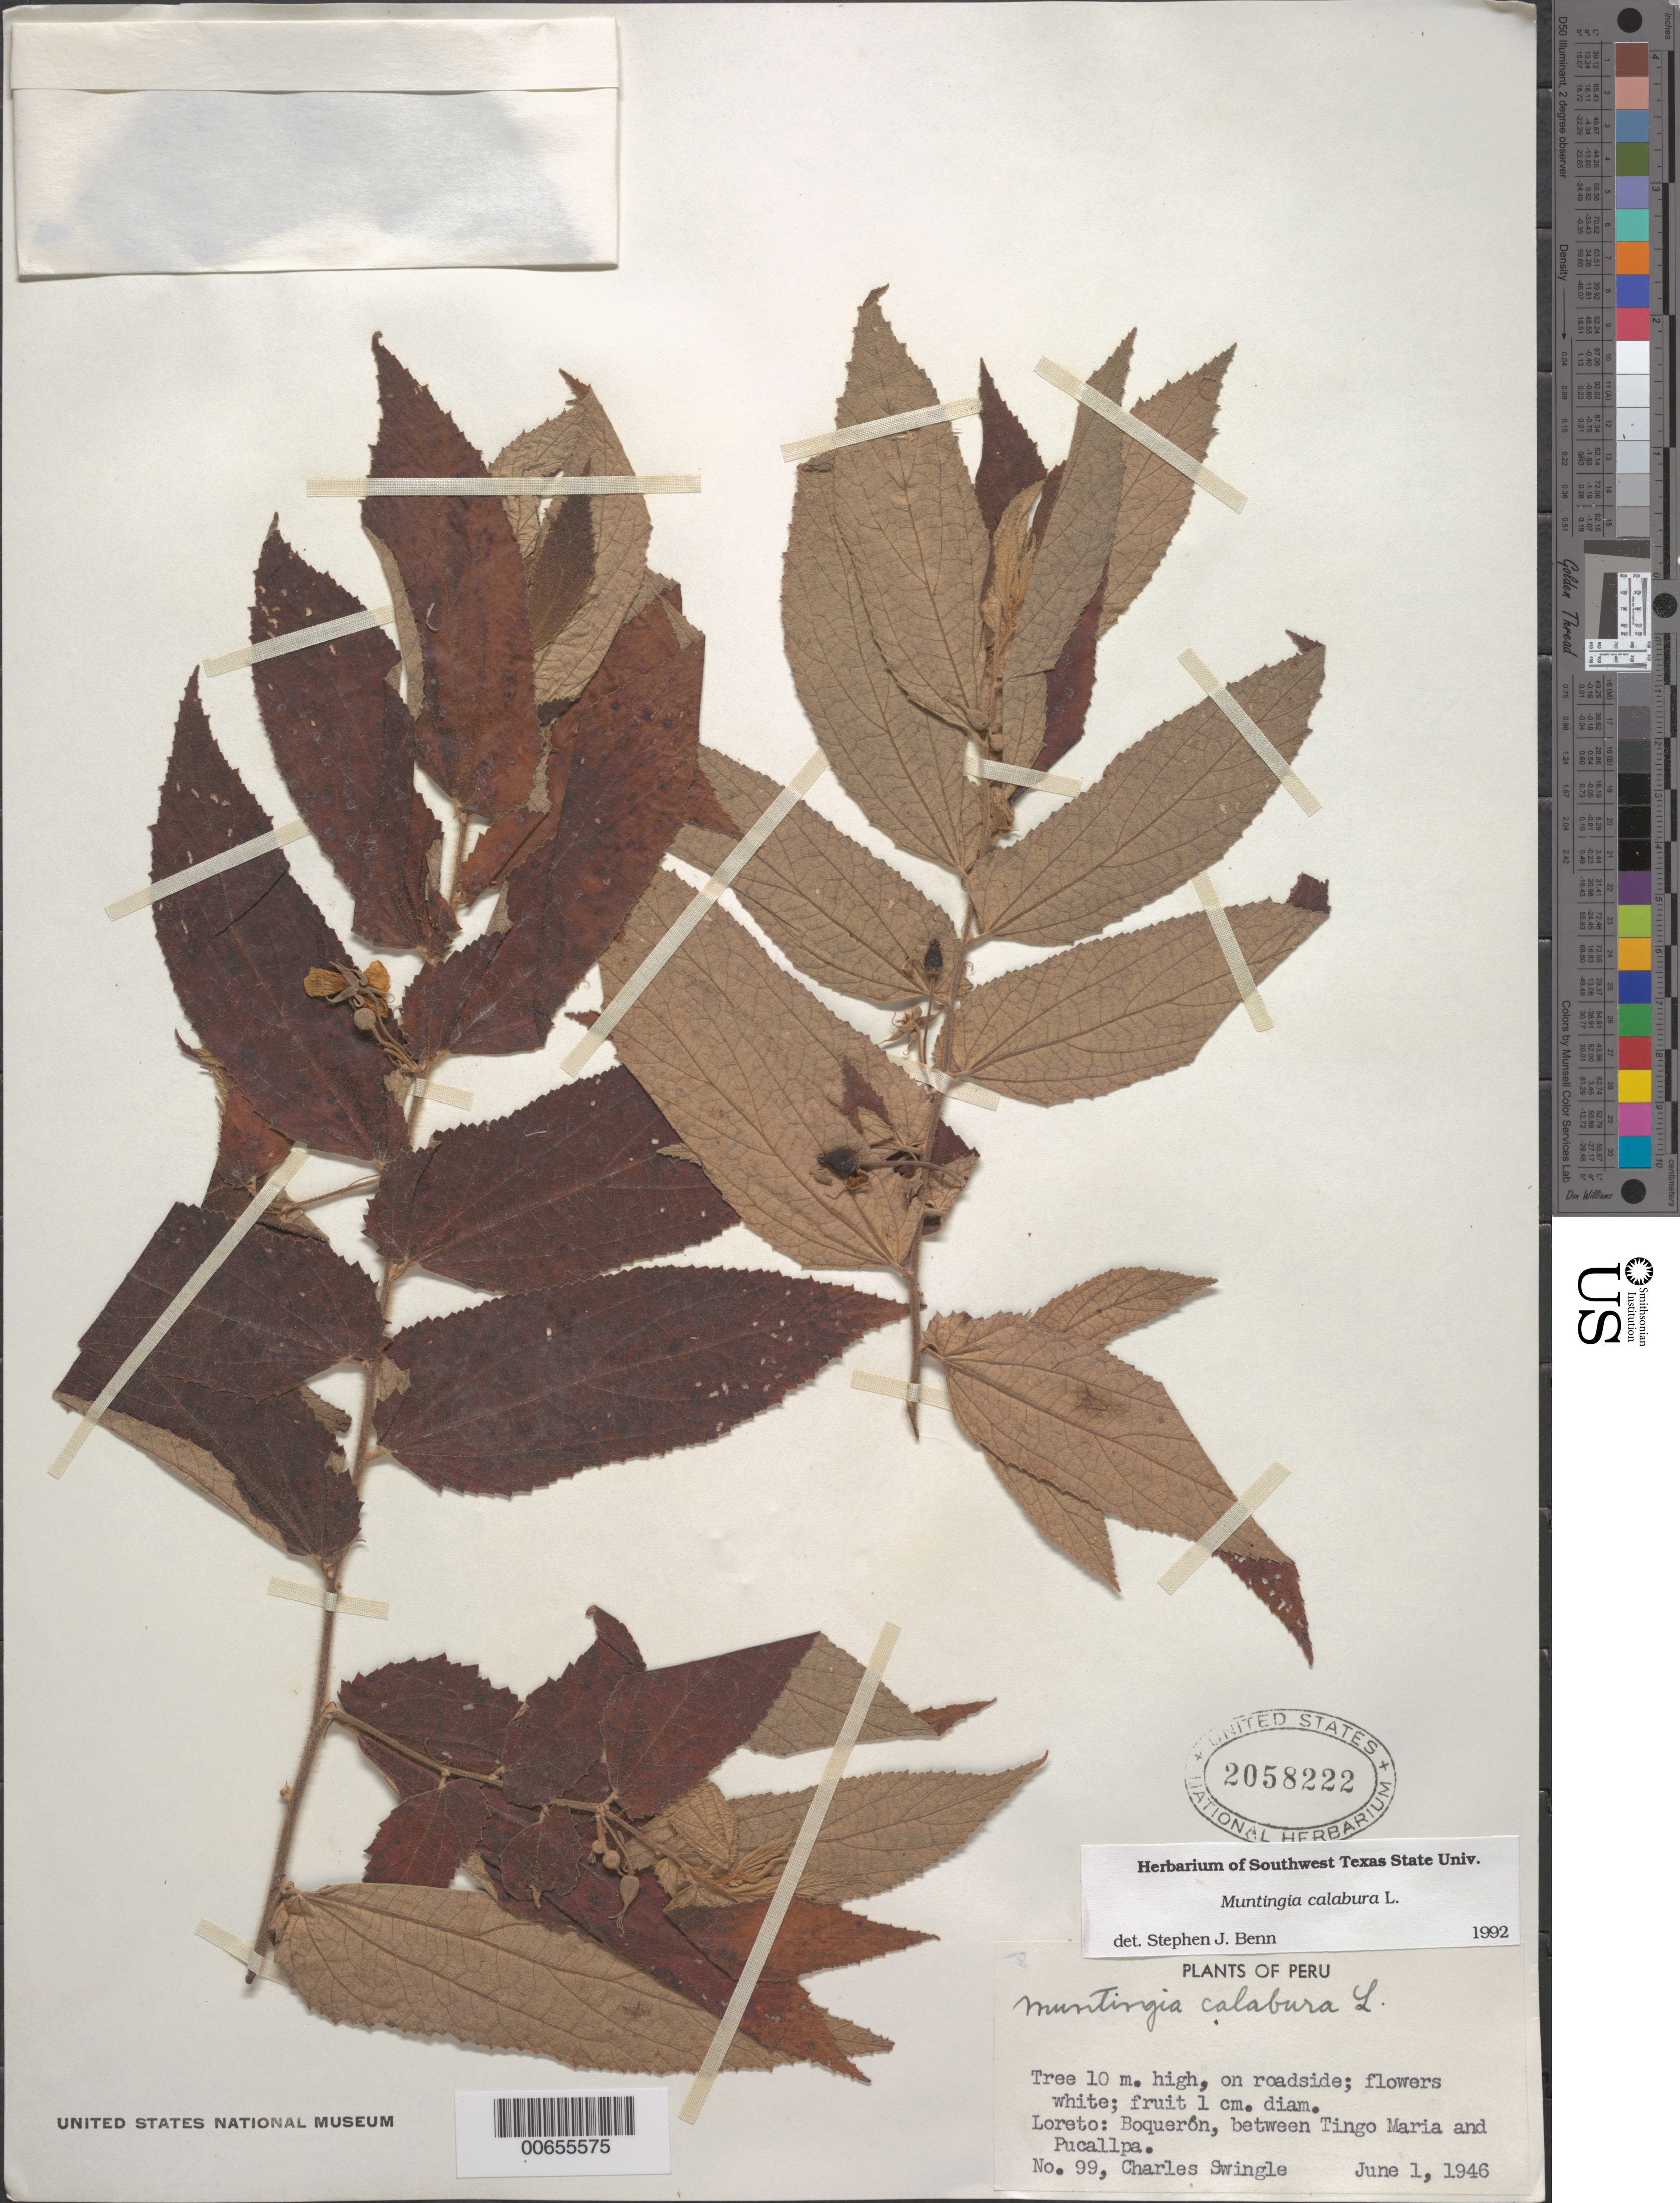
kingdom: Plantae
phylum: Tracheophyta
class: Magnoliopsida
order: Malvales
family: Muntingiaceae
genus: Muntingia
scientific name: Muntingia calabura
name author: L.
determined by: Benn, S. J.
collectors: C. Swingle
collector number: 99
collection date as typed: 01 Jun 1946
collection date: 1946-06-01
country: Peru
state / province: Loreto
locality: Boquerón, between Tingo Maria and Pucallpa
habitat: Roadside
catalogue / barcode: US 2058222